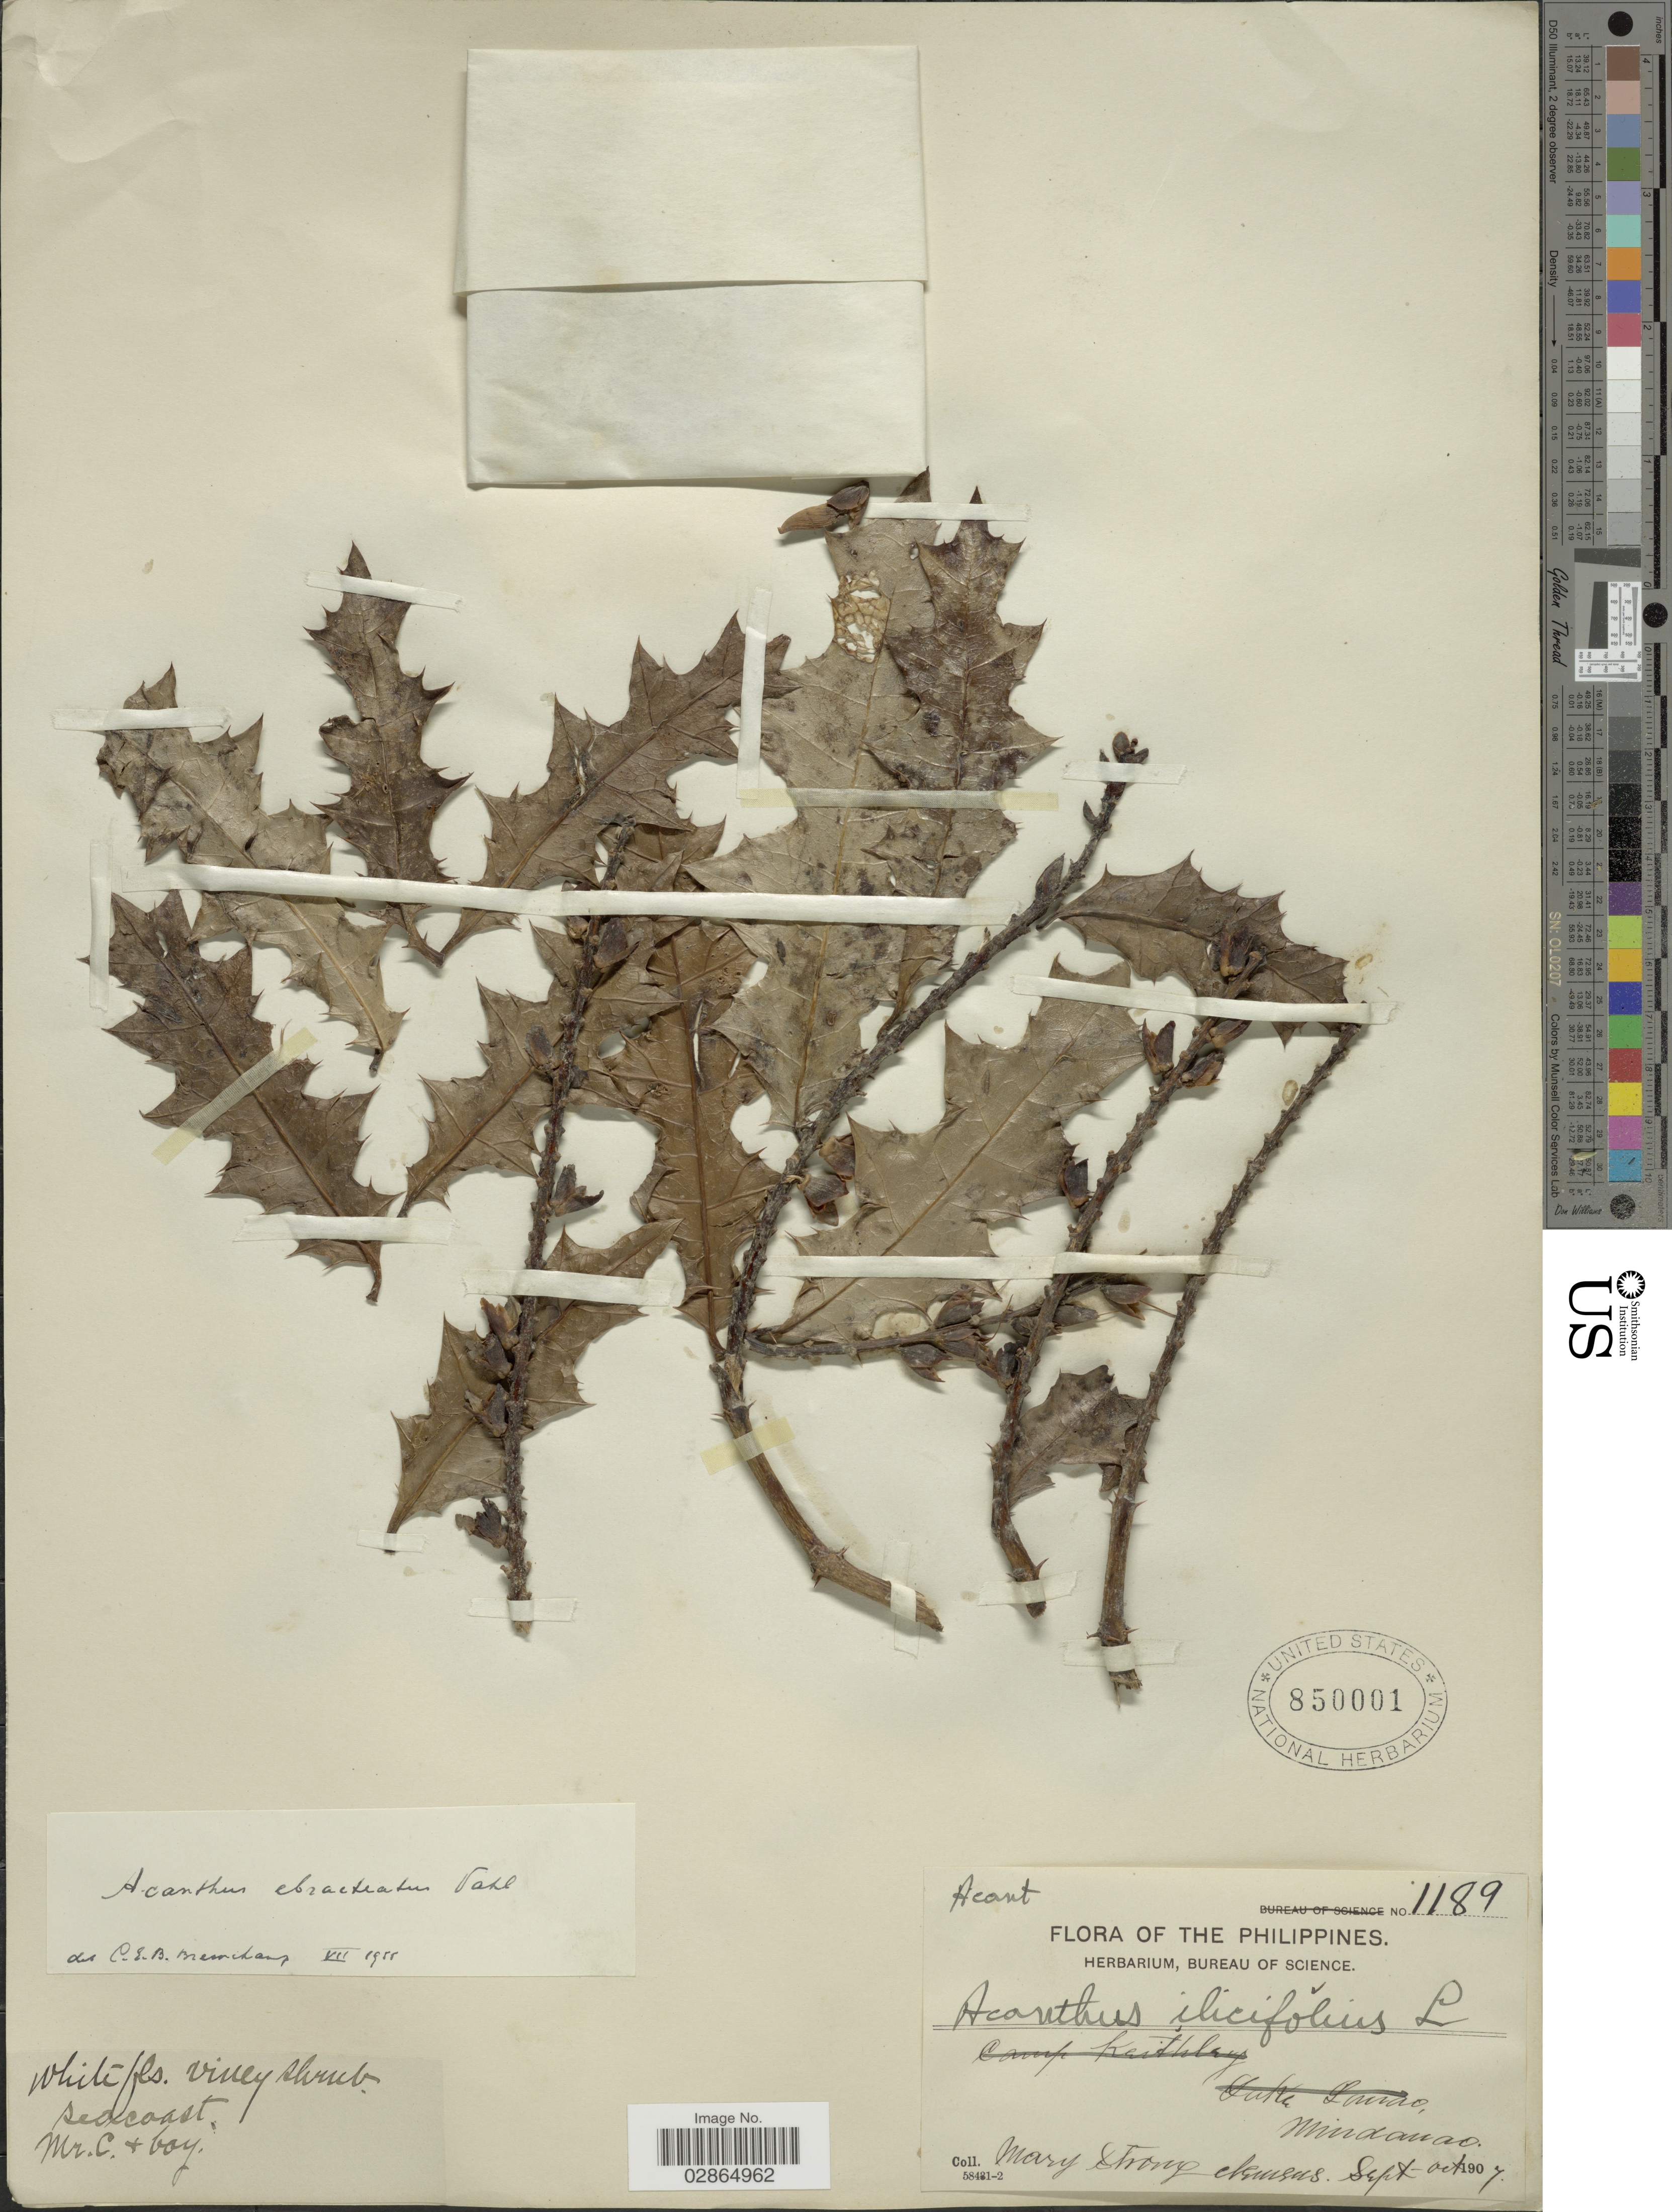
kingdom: Plantae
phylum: Tracheophyta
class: Magnoliopsida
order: Lamiales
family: Acanthaceae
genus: Acanthus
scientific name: Acanthus ebracteatus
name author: Vahl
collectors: M. S. Clemens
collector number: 1189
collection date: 1907-09/1907-10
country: Philippines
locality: Mindanao.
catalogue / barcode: US 850001